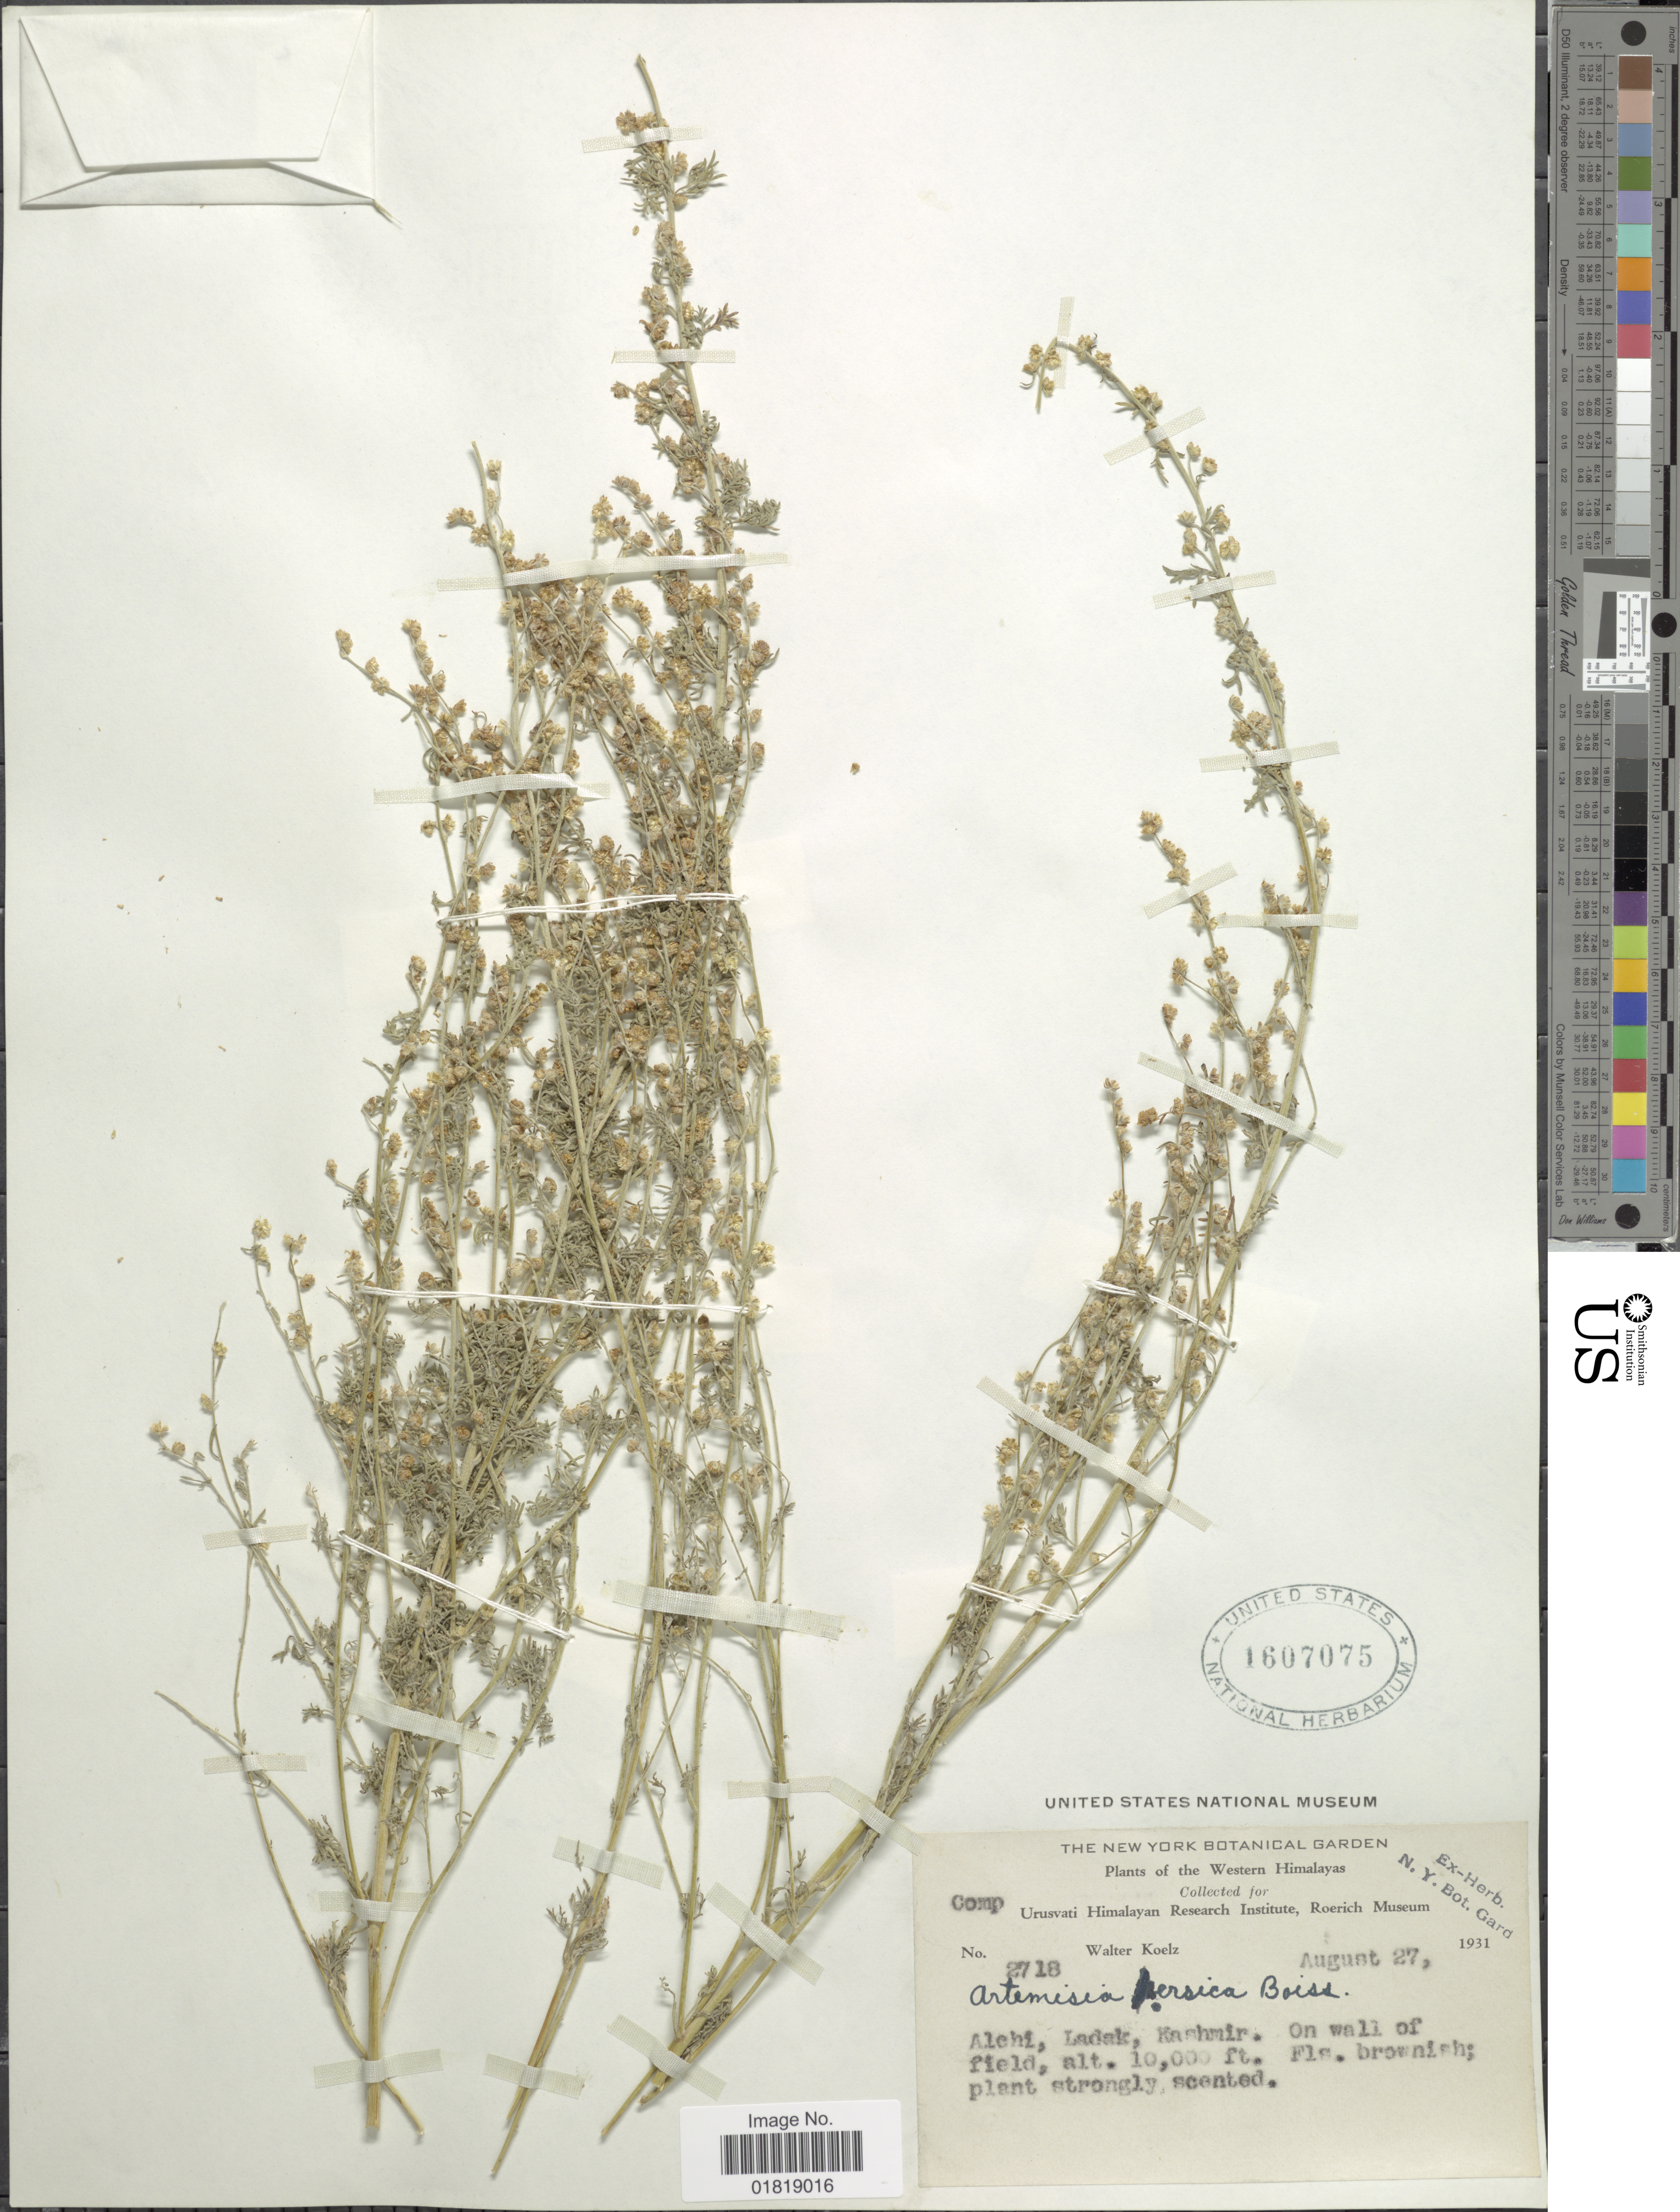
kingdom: Plantae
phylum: Tracheophyta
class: Magnoliopsida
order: Asterales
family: Asteraceae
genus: Artemisia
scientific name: Artemisia persica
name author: Boiss.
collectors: W. N. Koelz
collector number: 2718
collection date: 1931-08-27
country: India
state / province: Ladakh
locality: Western Himalayas, Alchi, Ladak, Kashmir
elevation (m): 3048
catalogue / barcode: US 1607075